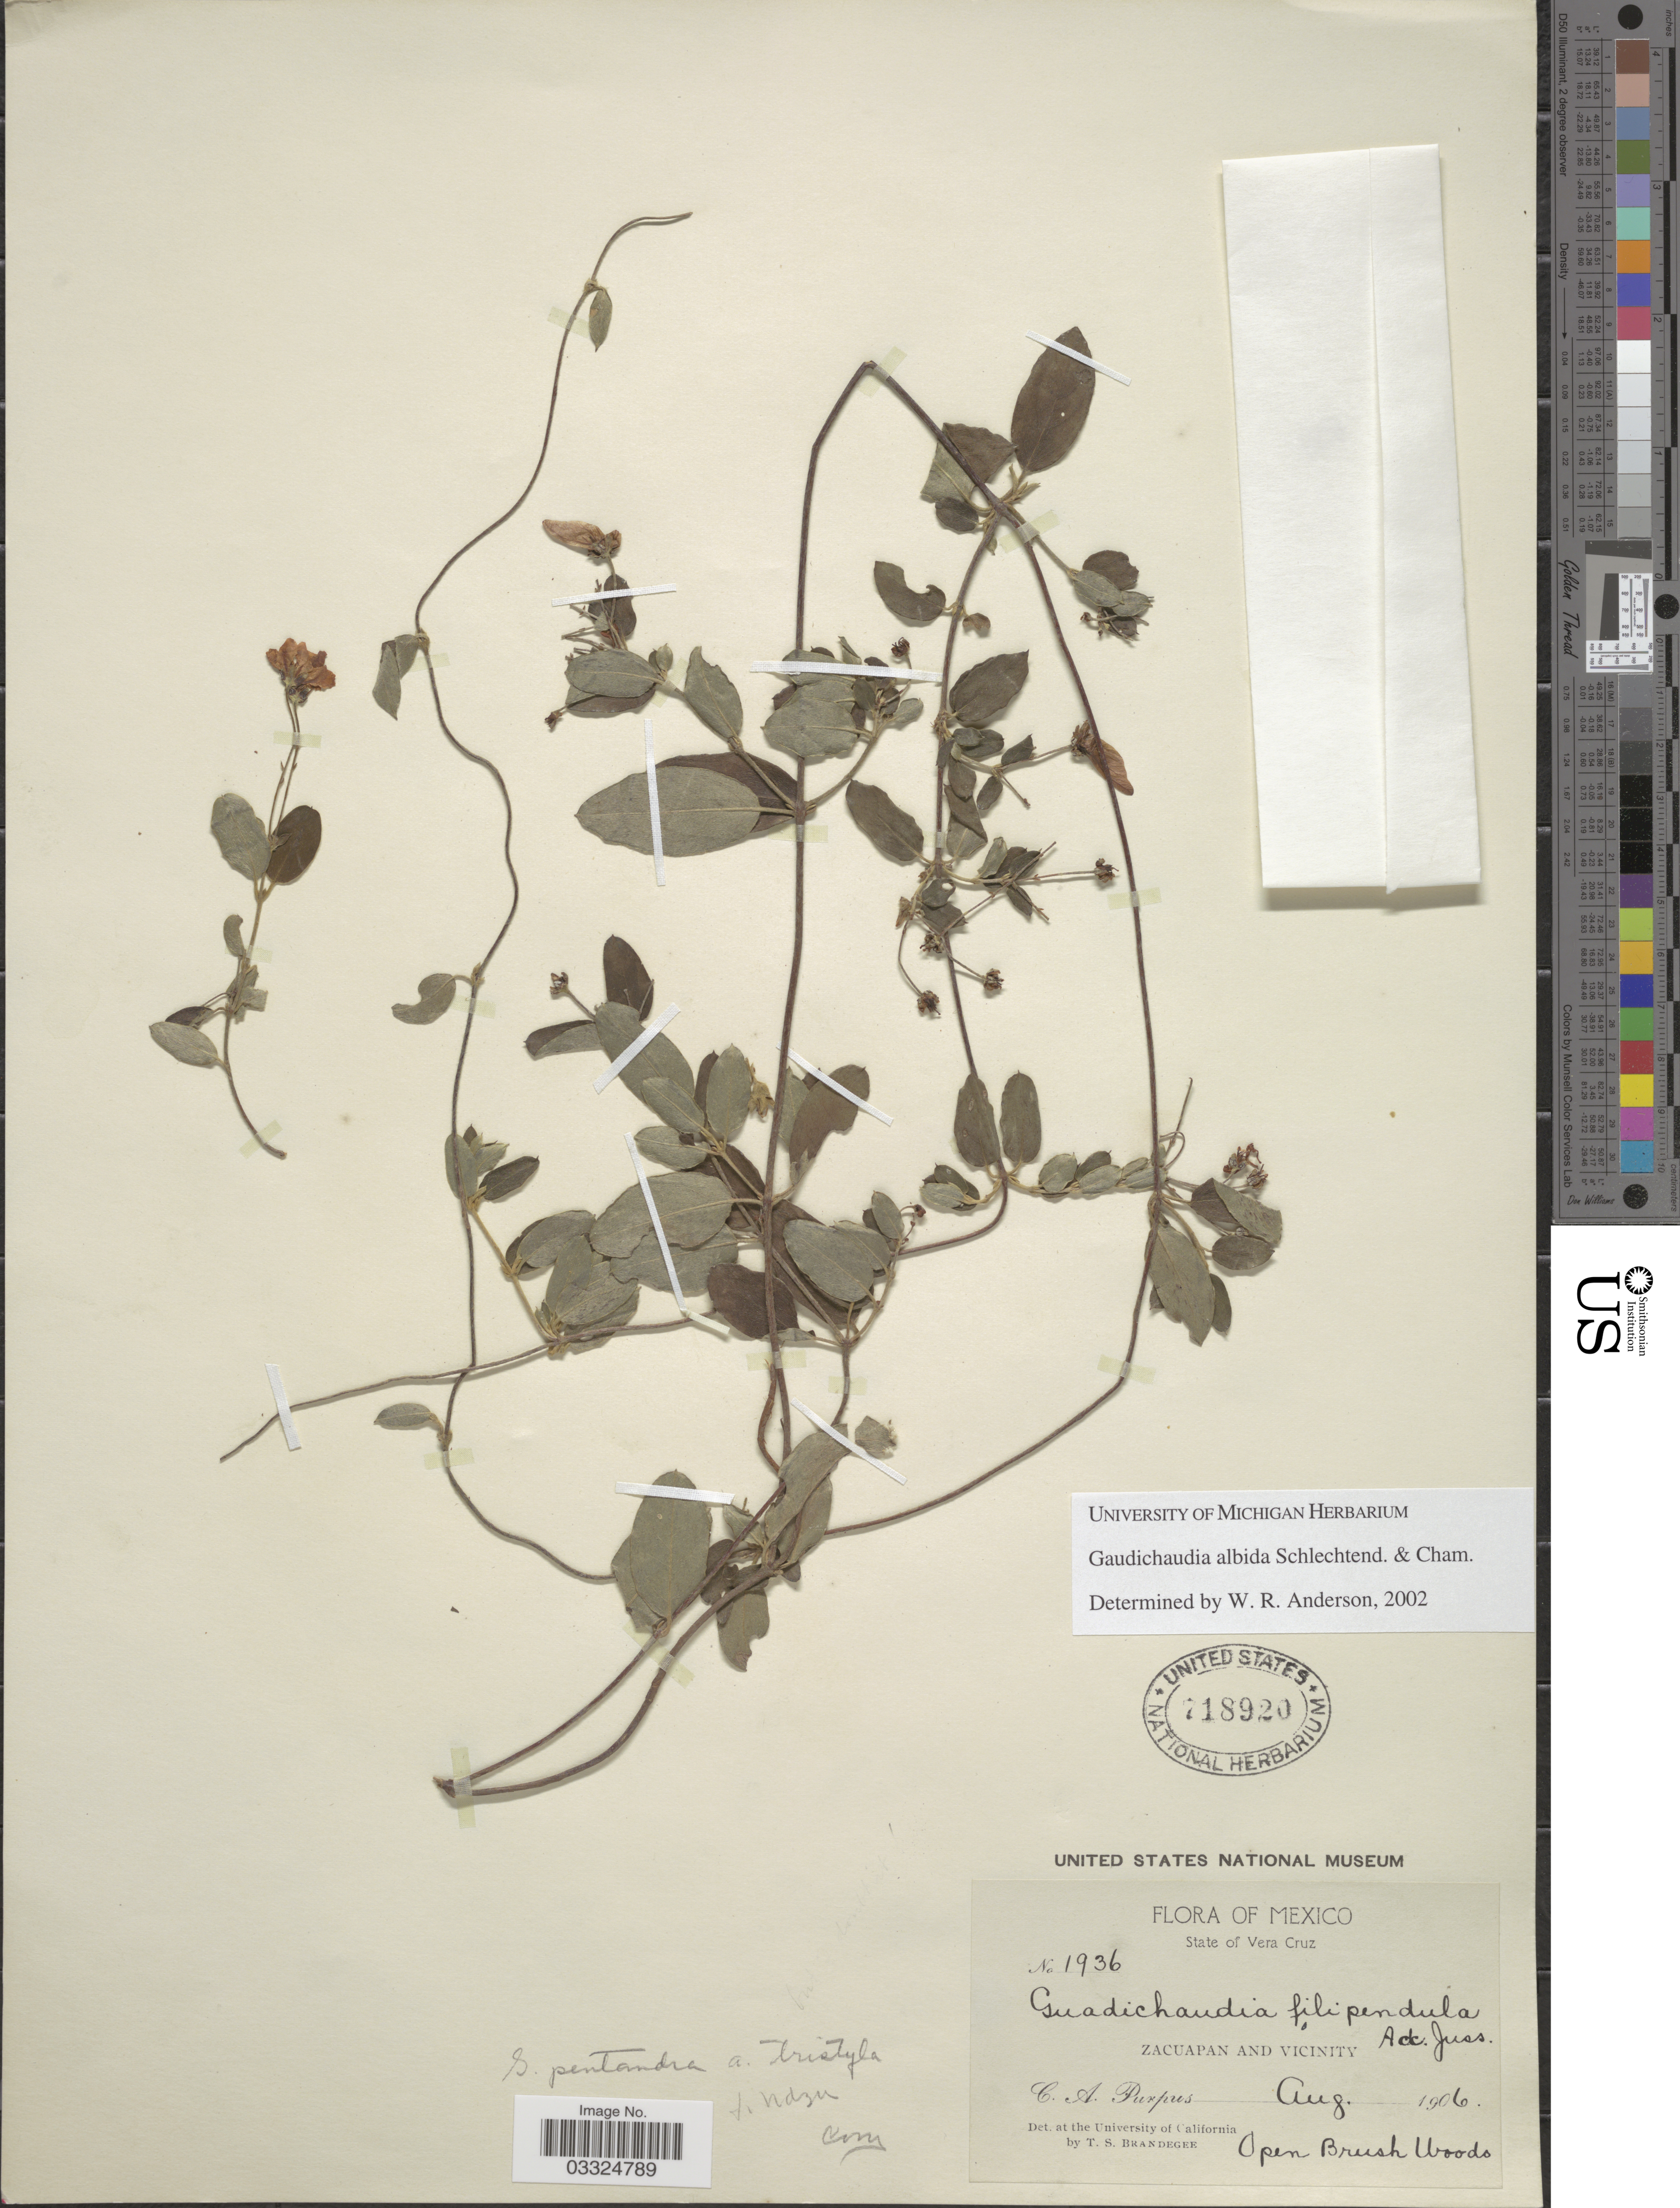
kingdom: Plantae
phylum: Tracheophyta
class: Magnoliopsida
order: Malpighiales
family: Malpighiaceae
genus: Gaudichaudia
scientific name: Gaudichaudia albida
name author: Schltdl. & Cham.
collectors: C. A. Purpus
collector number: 1936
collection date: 1906-08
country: Mexico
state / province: Veracruz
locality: State of Vera Cruz. Zacuapan and vicinity.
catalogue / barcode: US 718920